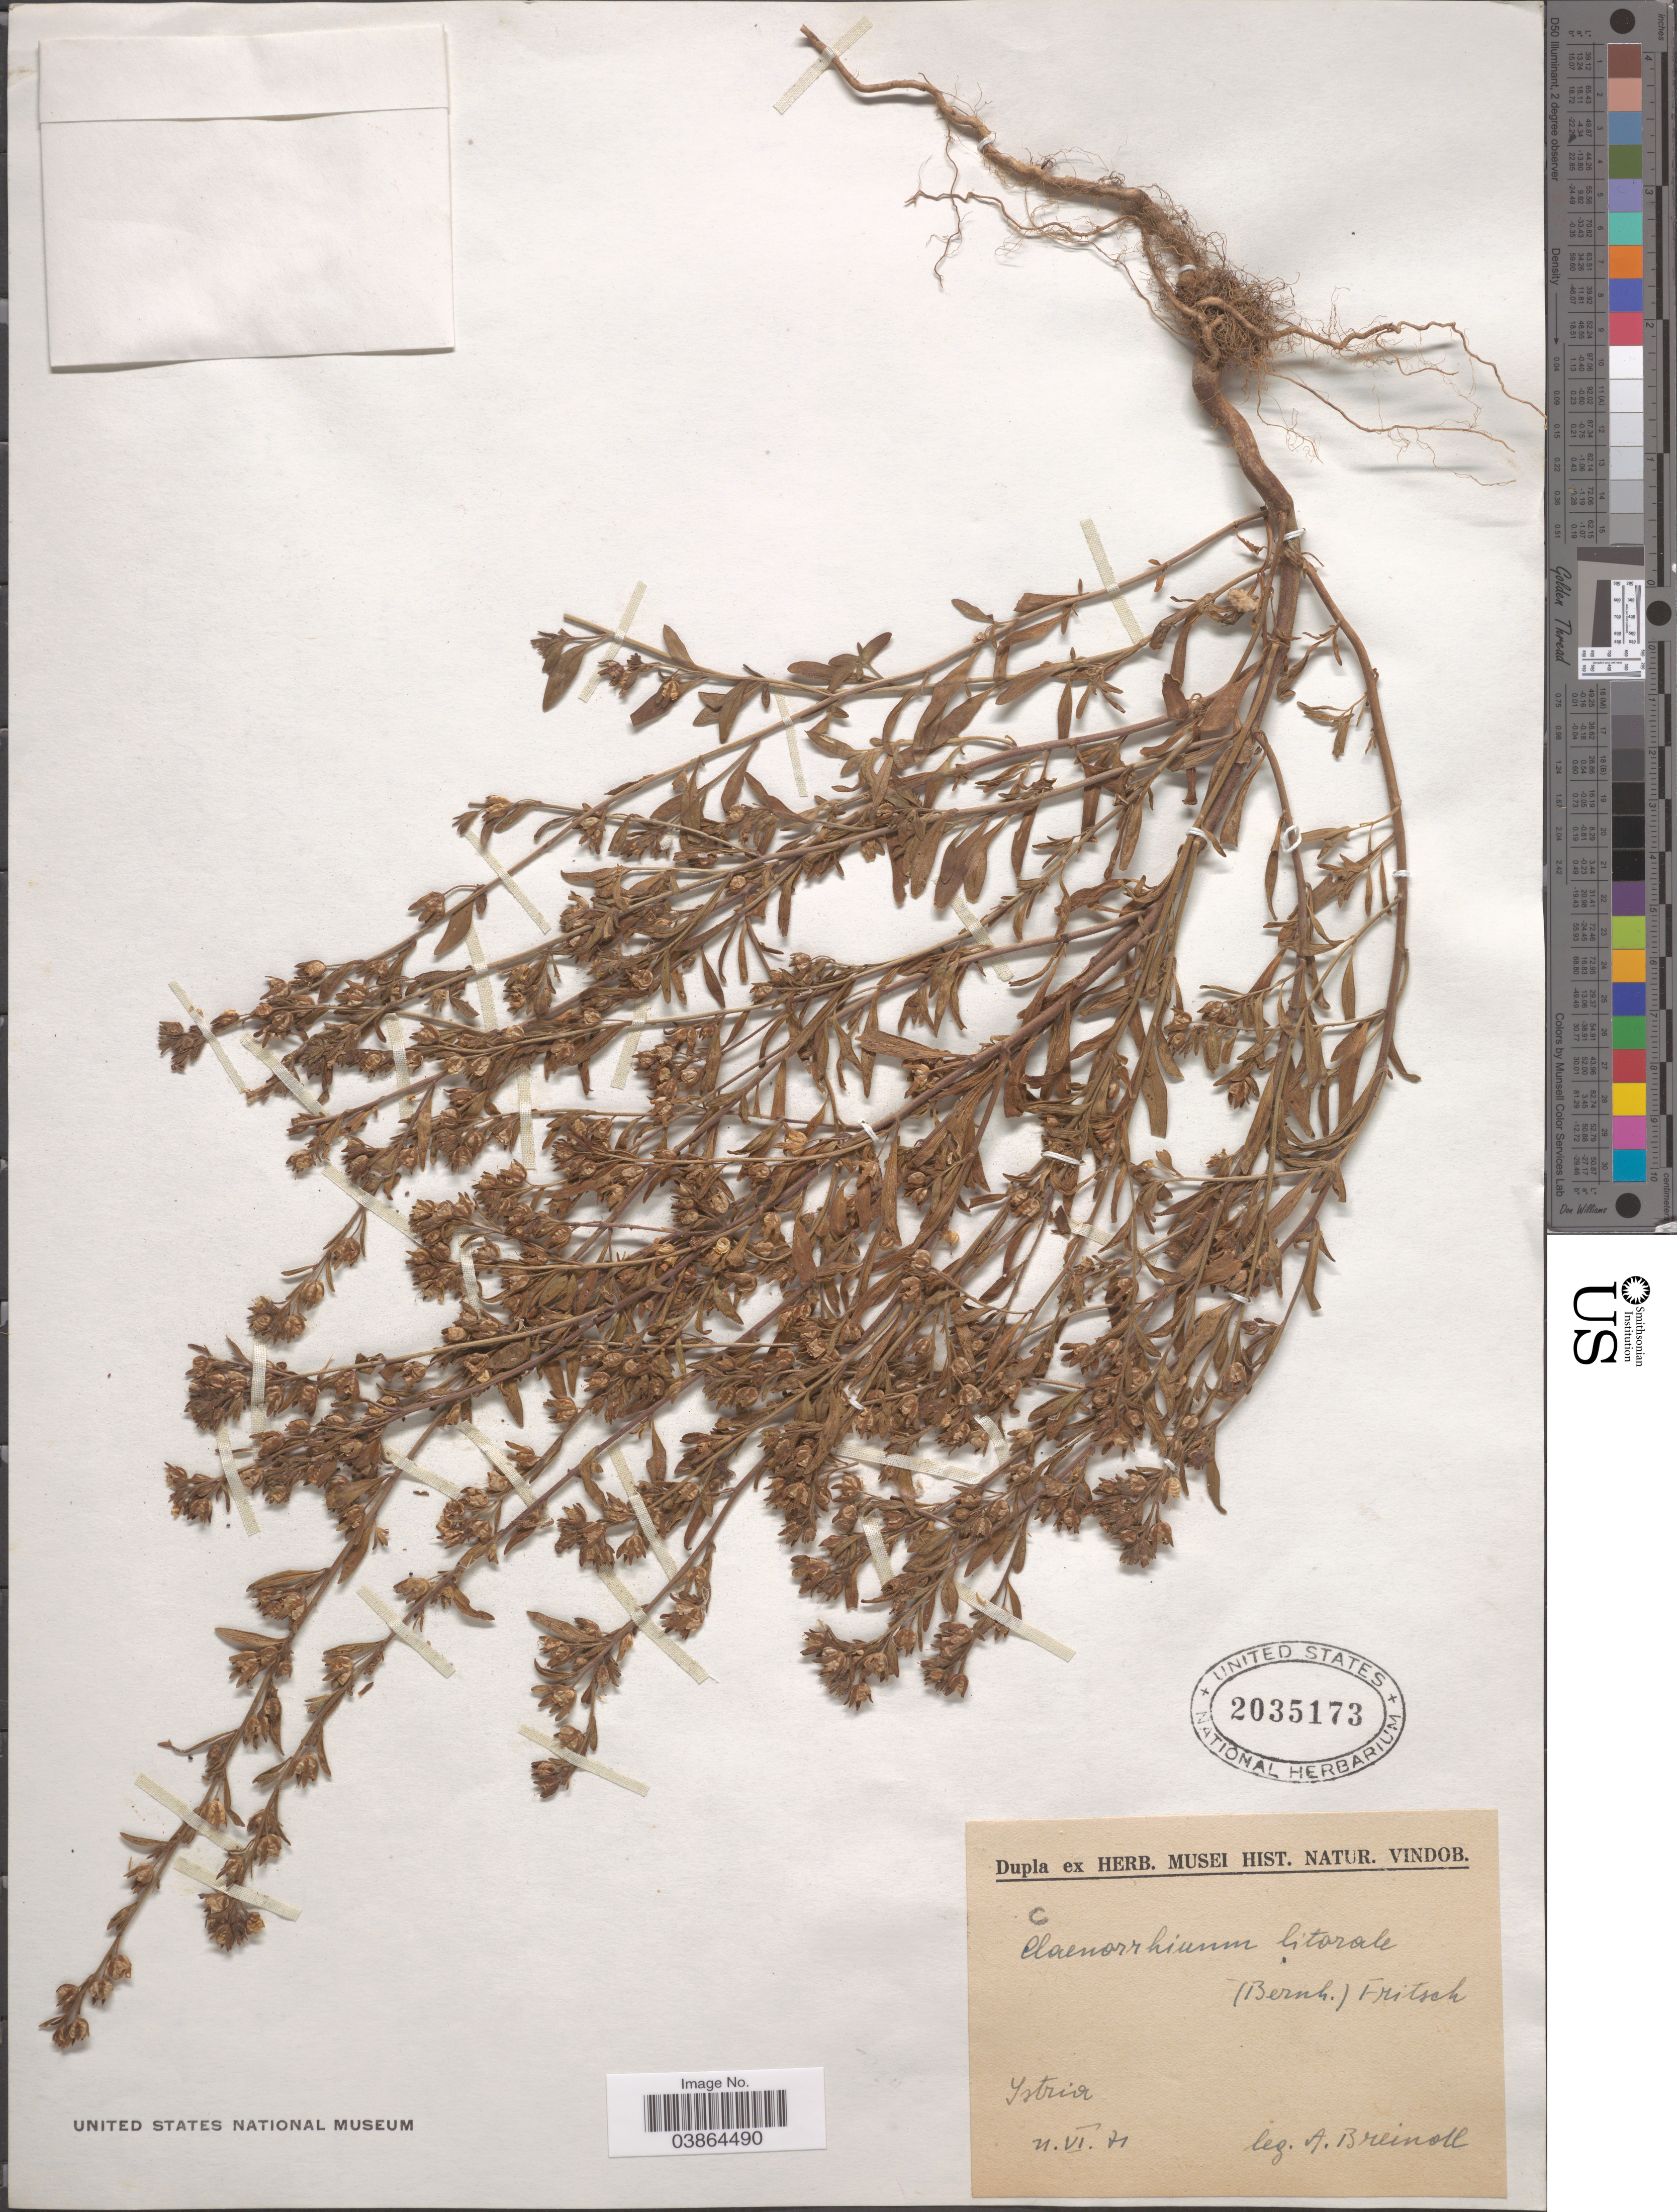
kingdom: Plantae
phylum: Tracheophyta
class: Magnoliopsida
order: Lamiales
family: Plantaginaceae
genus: Chaenorrhinum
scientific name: Chaenorrhinum litorale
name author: (Willd.) Rouy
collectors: A. Breinoll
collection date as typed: Transcribed d/m/y: 21/6/21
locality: Istria.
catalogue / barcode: US 2035173